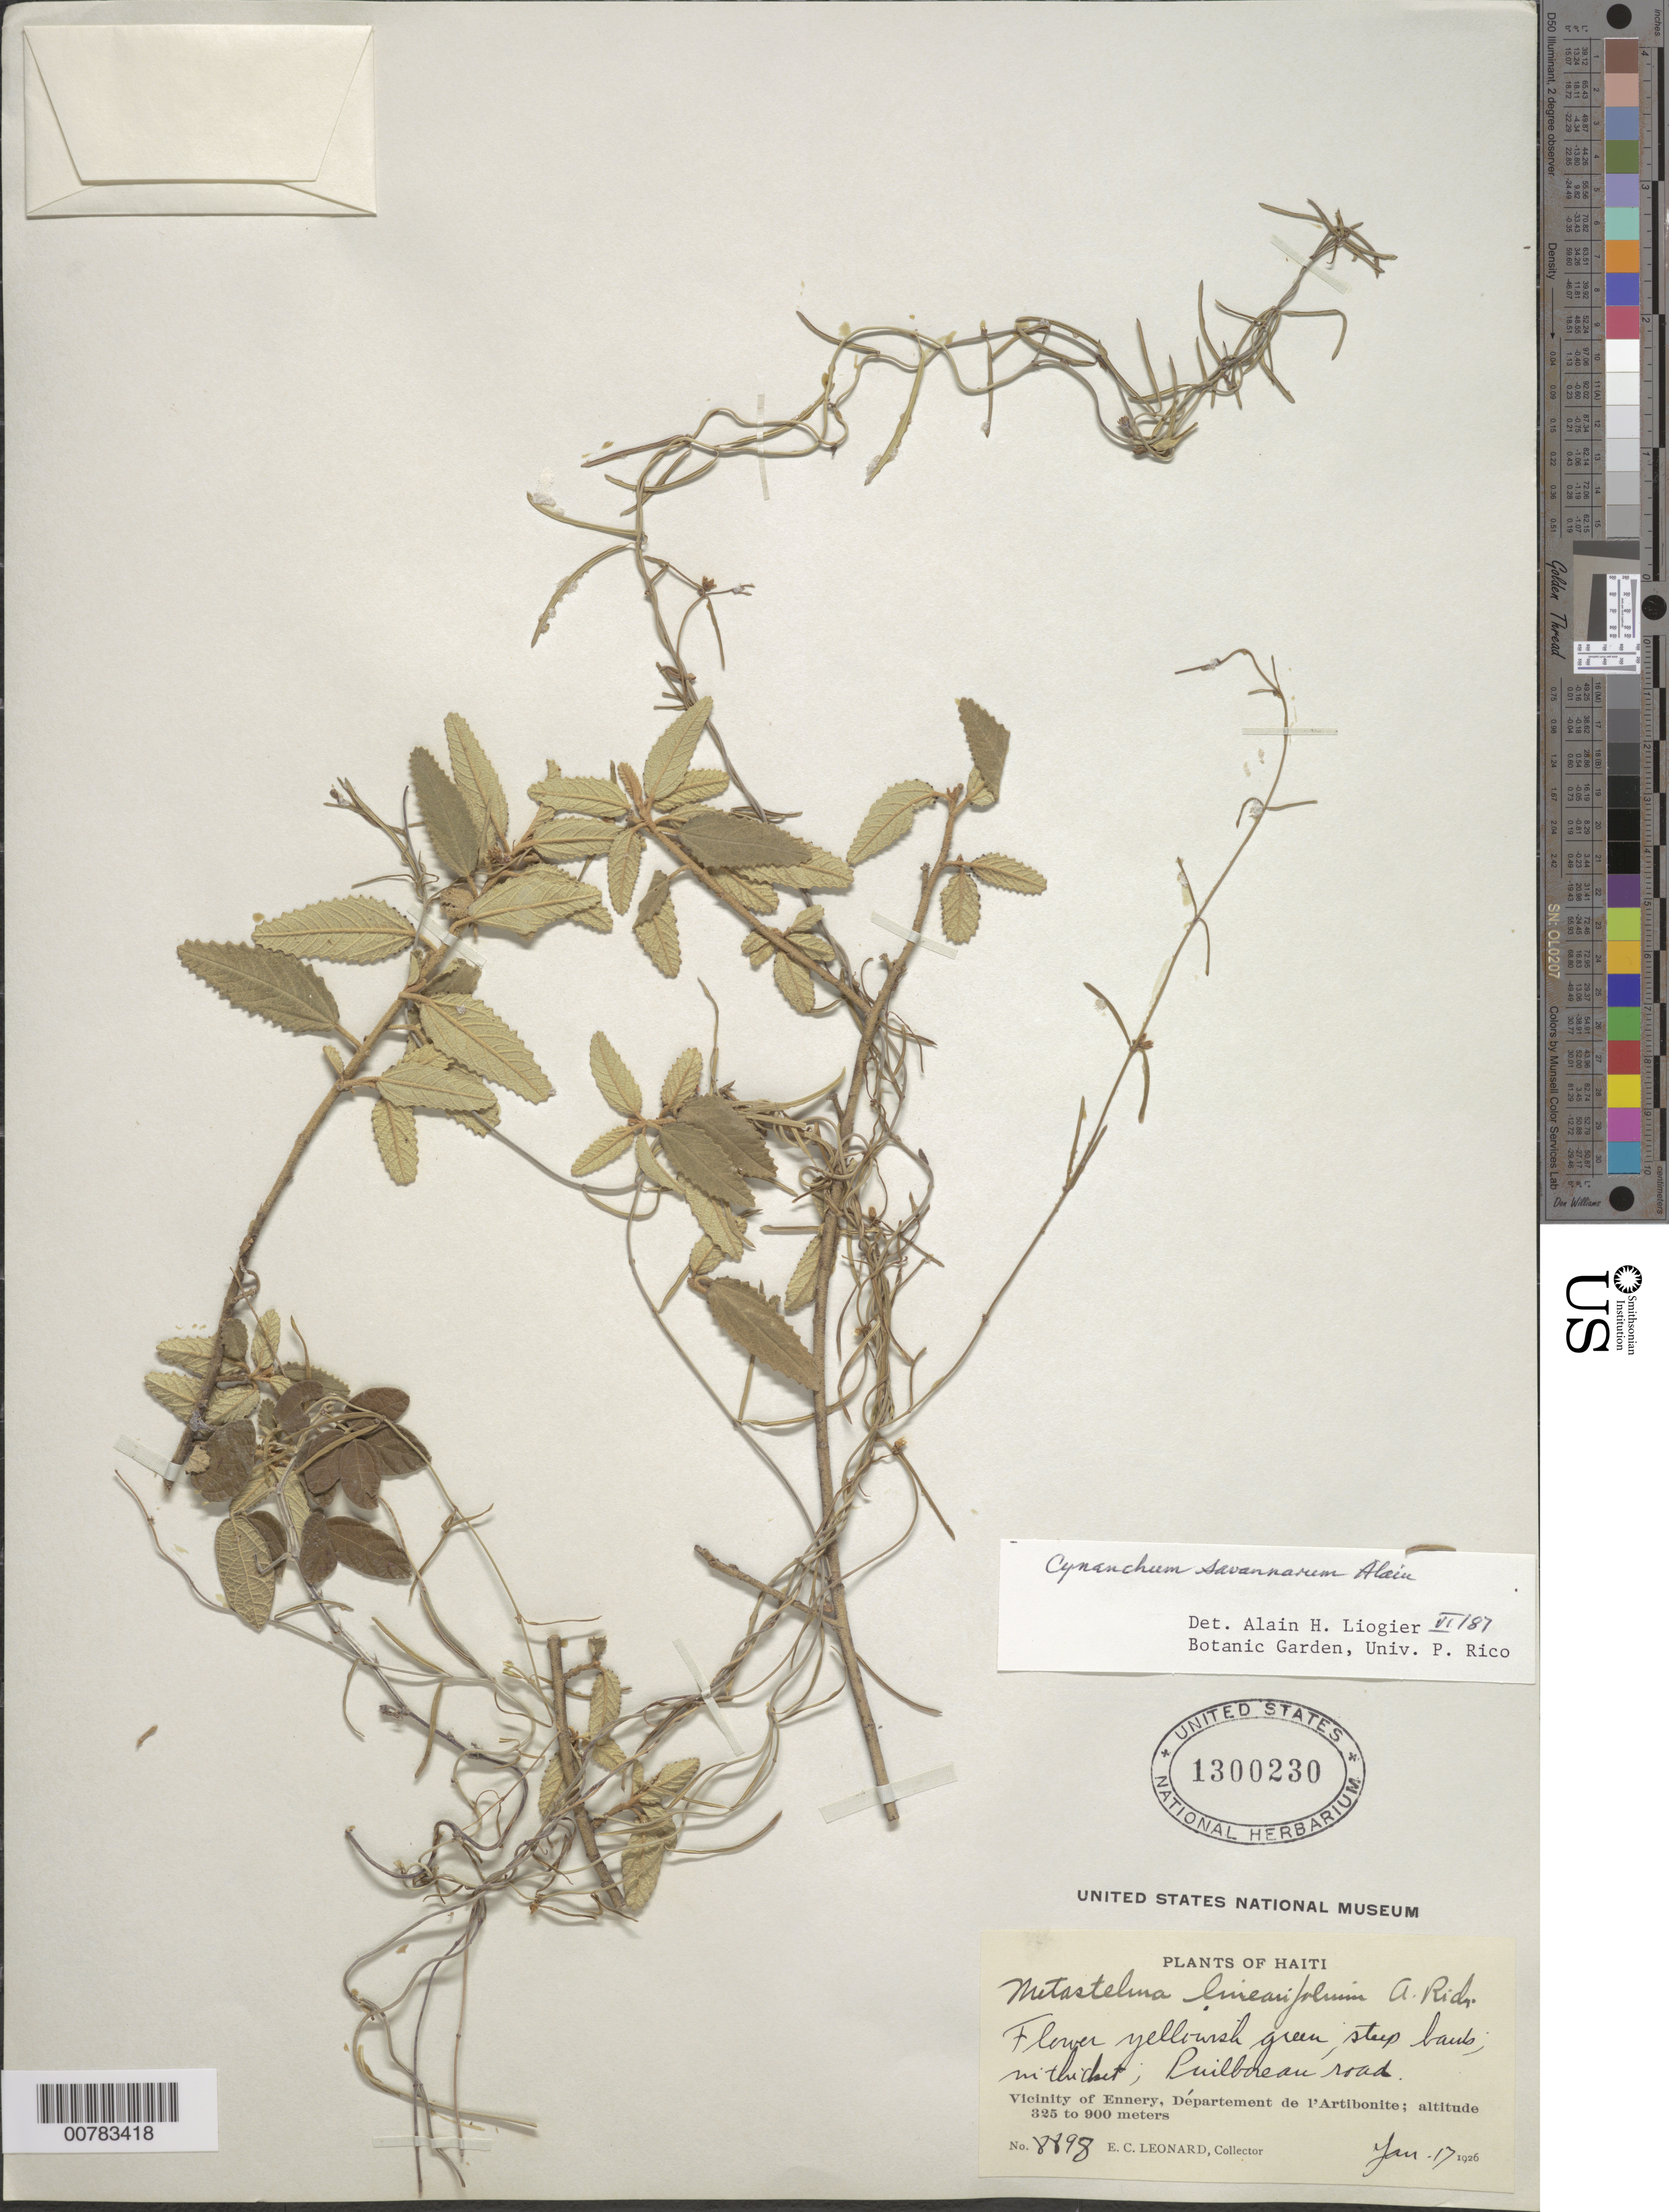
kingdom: Plantae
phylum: Tracheophyta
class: Magnoliopsida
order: Gentianales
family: Apocynaceae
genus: Cynanchum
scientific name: Cynanchum savannarum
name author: Alain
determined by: Liogier, Alain H.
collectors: E. C. Leonard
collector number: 8898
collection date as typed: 17 Jan 1926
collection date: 1926-01-17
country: Haiti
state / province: Artibonite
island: Hispaniola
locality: Vicinity of Ennery, Puilboreau road.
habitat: Steep bank, in thicket.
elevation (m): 325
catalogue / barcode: US 1300230